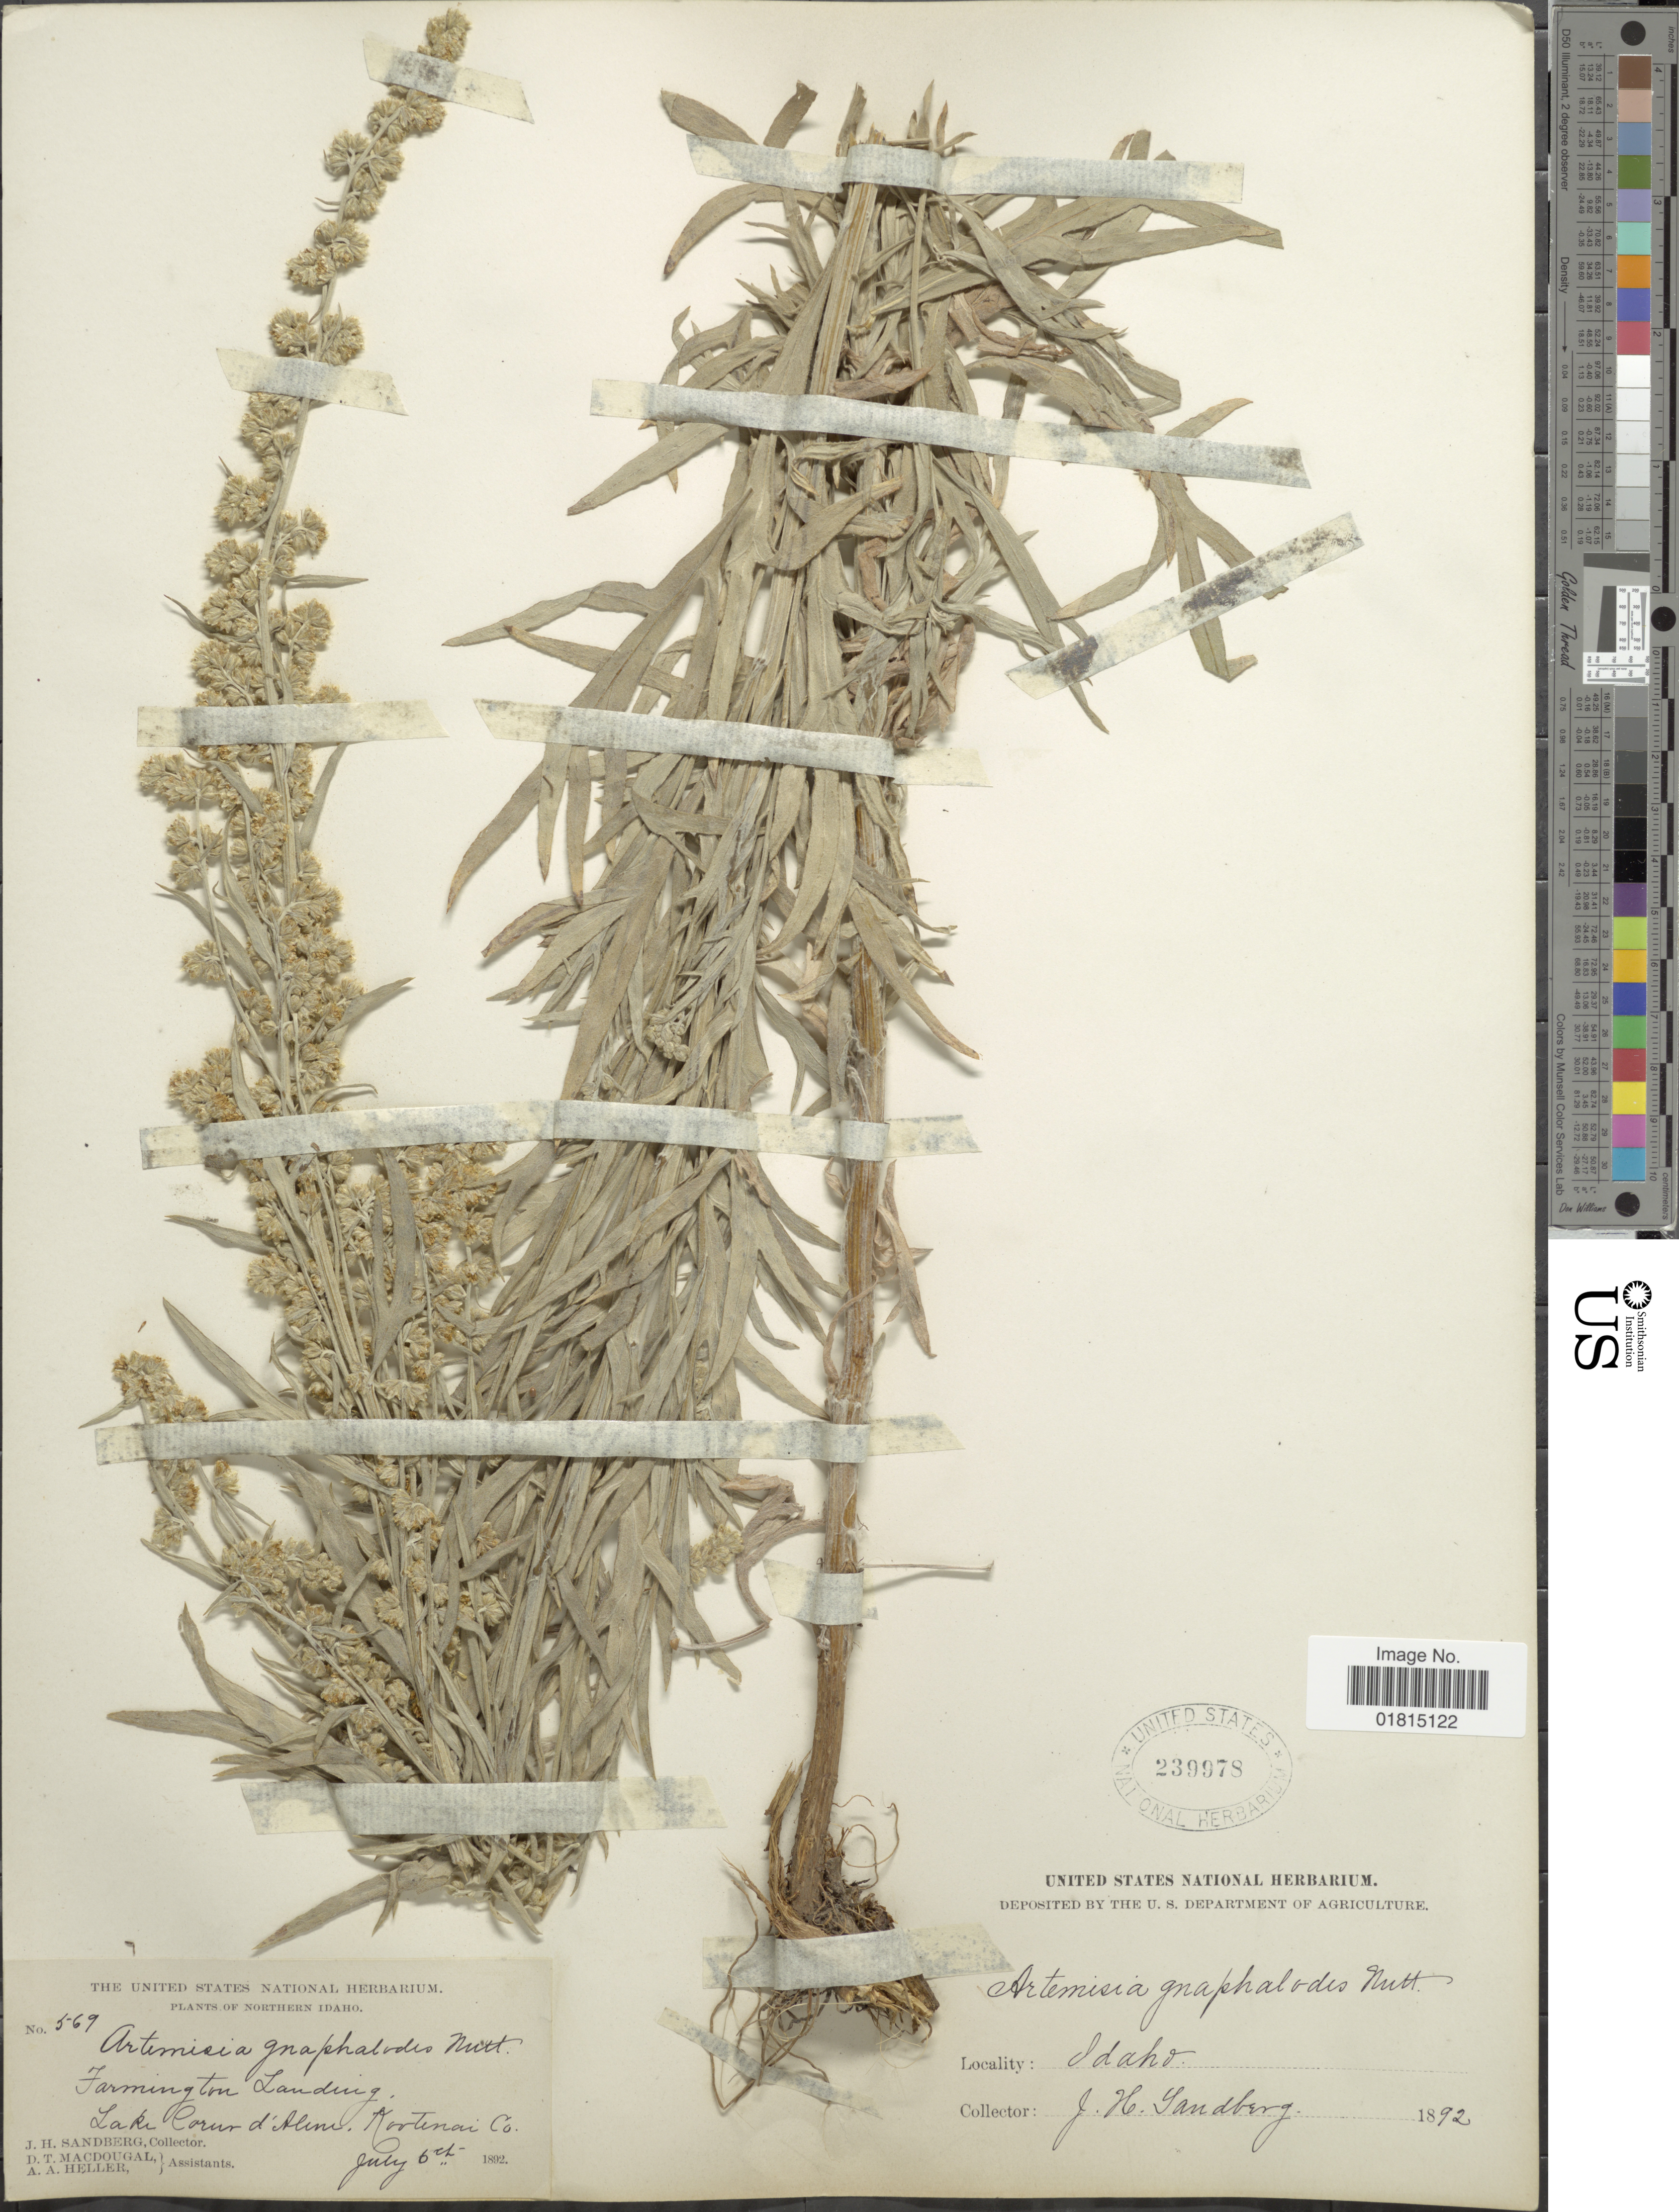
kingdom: Plantae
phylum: Tracheophyta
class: Magnoliopsida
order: Asterales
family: Asteraceae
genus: Artemisia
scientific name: Artemisia diversifolia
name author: Rydb.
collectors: J. H. Sandberg, D. T. MacDougal & A. A. Heller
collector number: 569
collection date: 1892-07-06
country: United States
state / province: Idaho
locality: Northern Idaho. Farmington Landing. Lake Corur d'Alene. Kortenai Co.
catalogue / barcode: US 239978